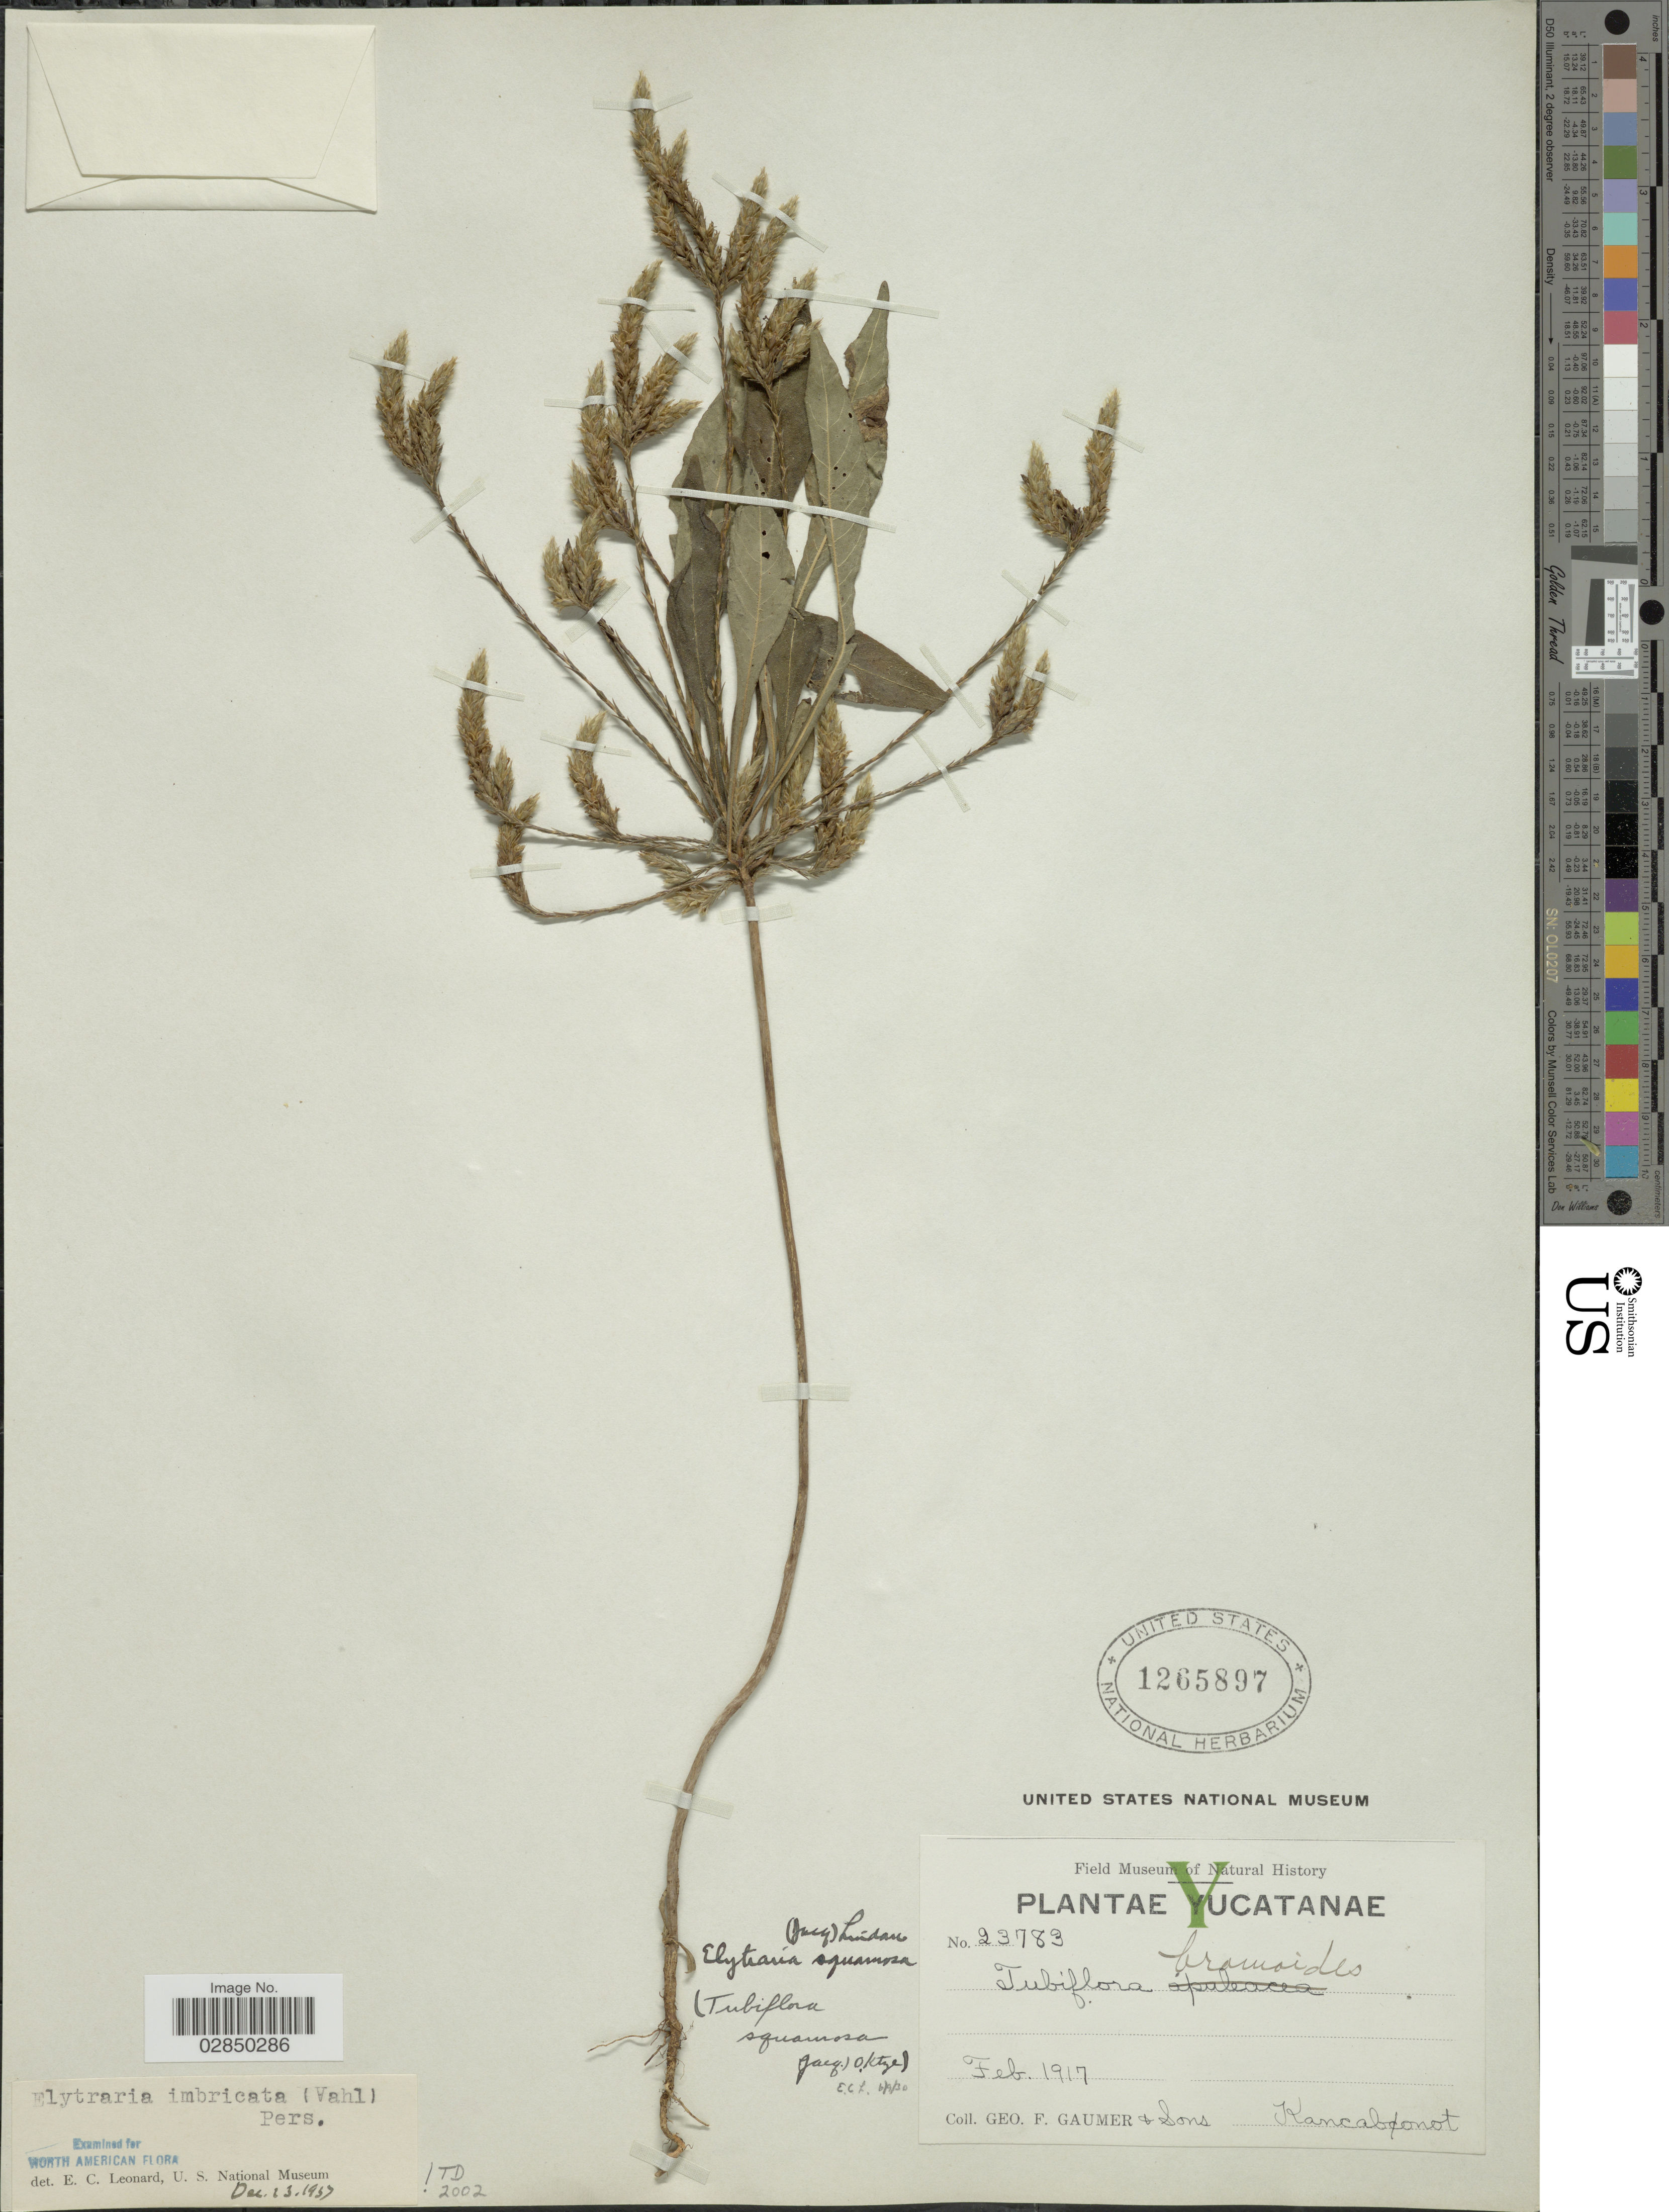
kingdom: Plantae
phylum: Tracheophyta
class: Magnoliopsida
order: Lamiales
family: Acanthaceae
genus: Elytraria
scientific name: Elytraria imbricata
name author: (Vahl) Pers.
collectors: G. F. Gaumer & et al.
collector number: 23783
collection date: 1917-02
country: Mexico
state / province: Yucatán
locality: Kancabonot.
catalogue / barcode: US 1265897